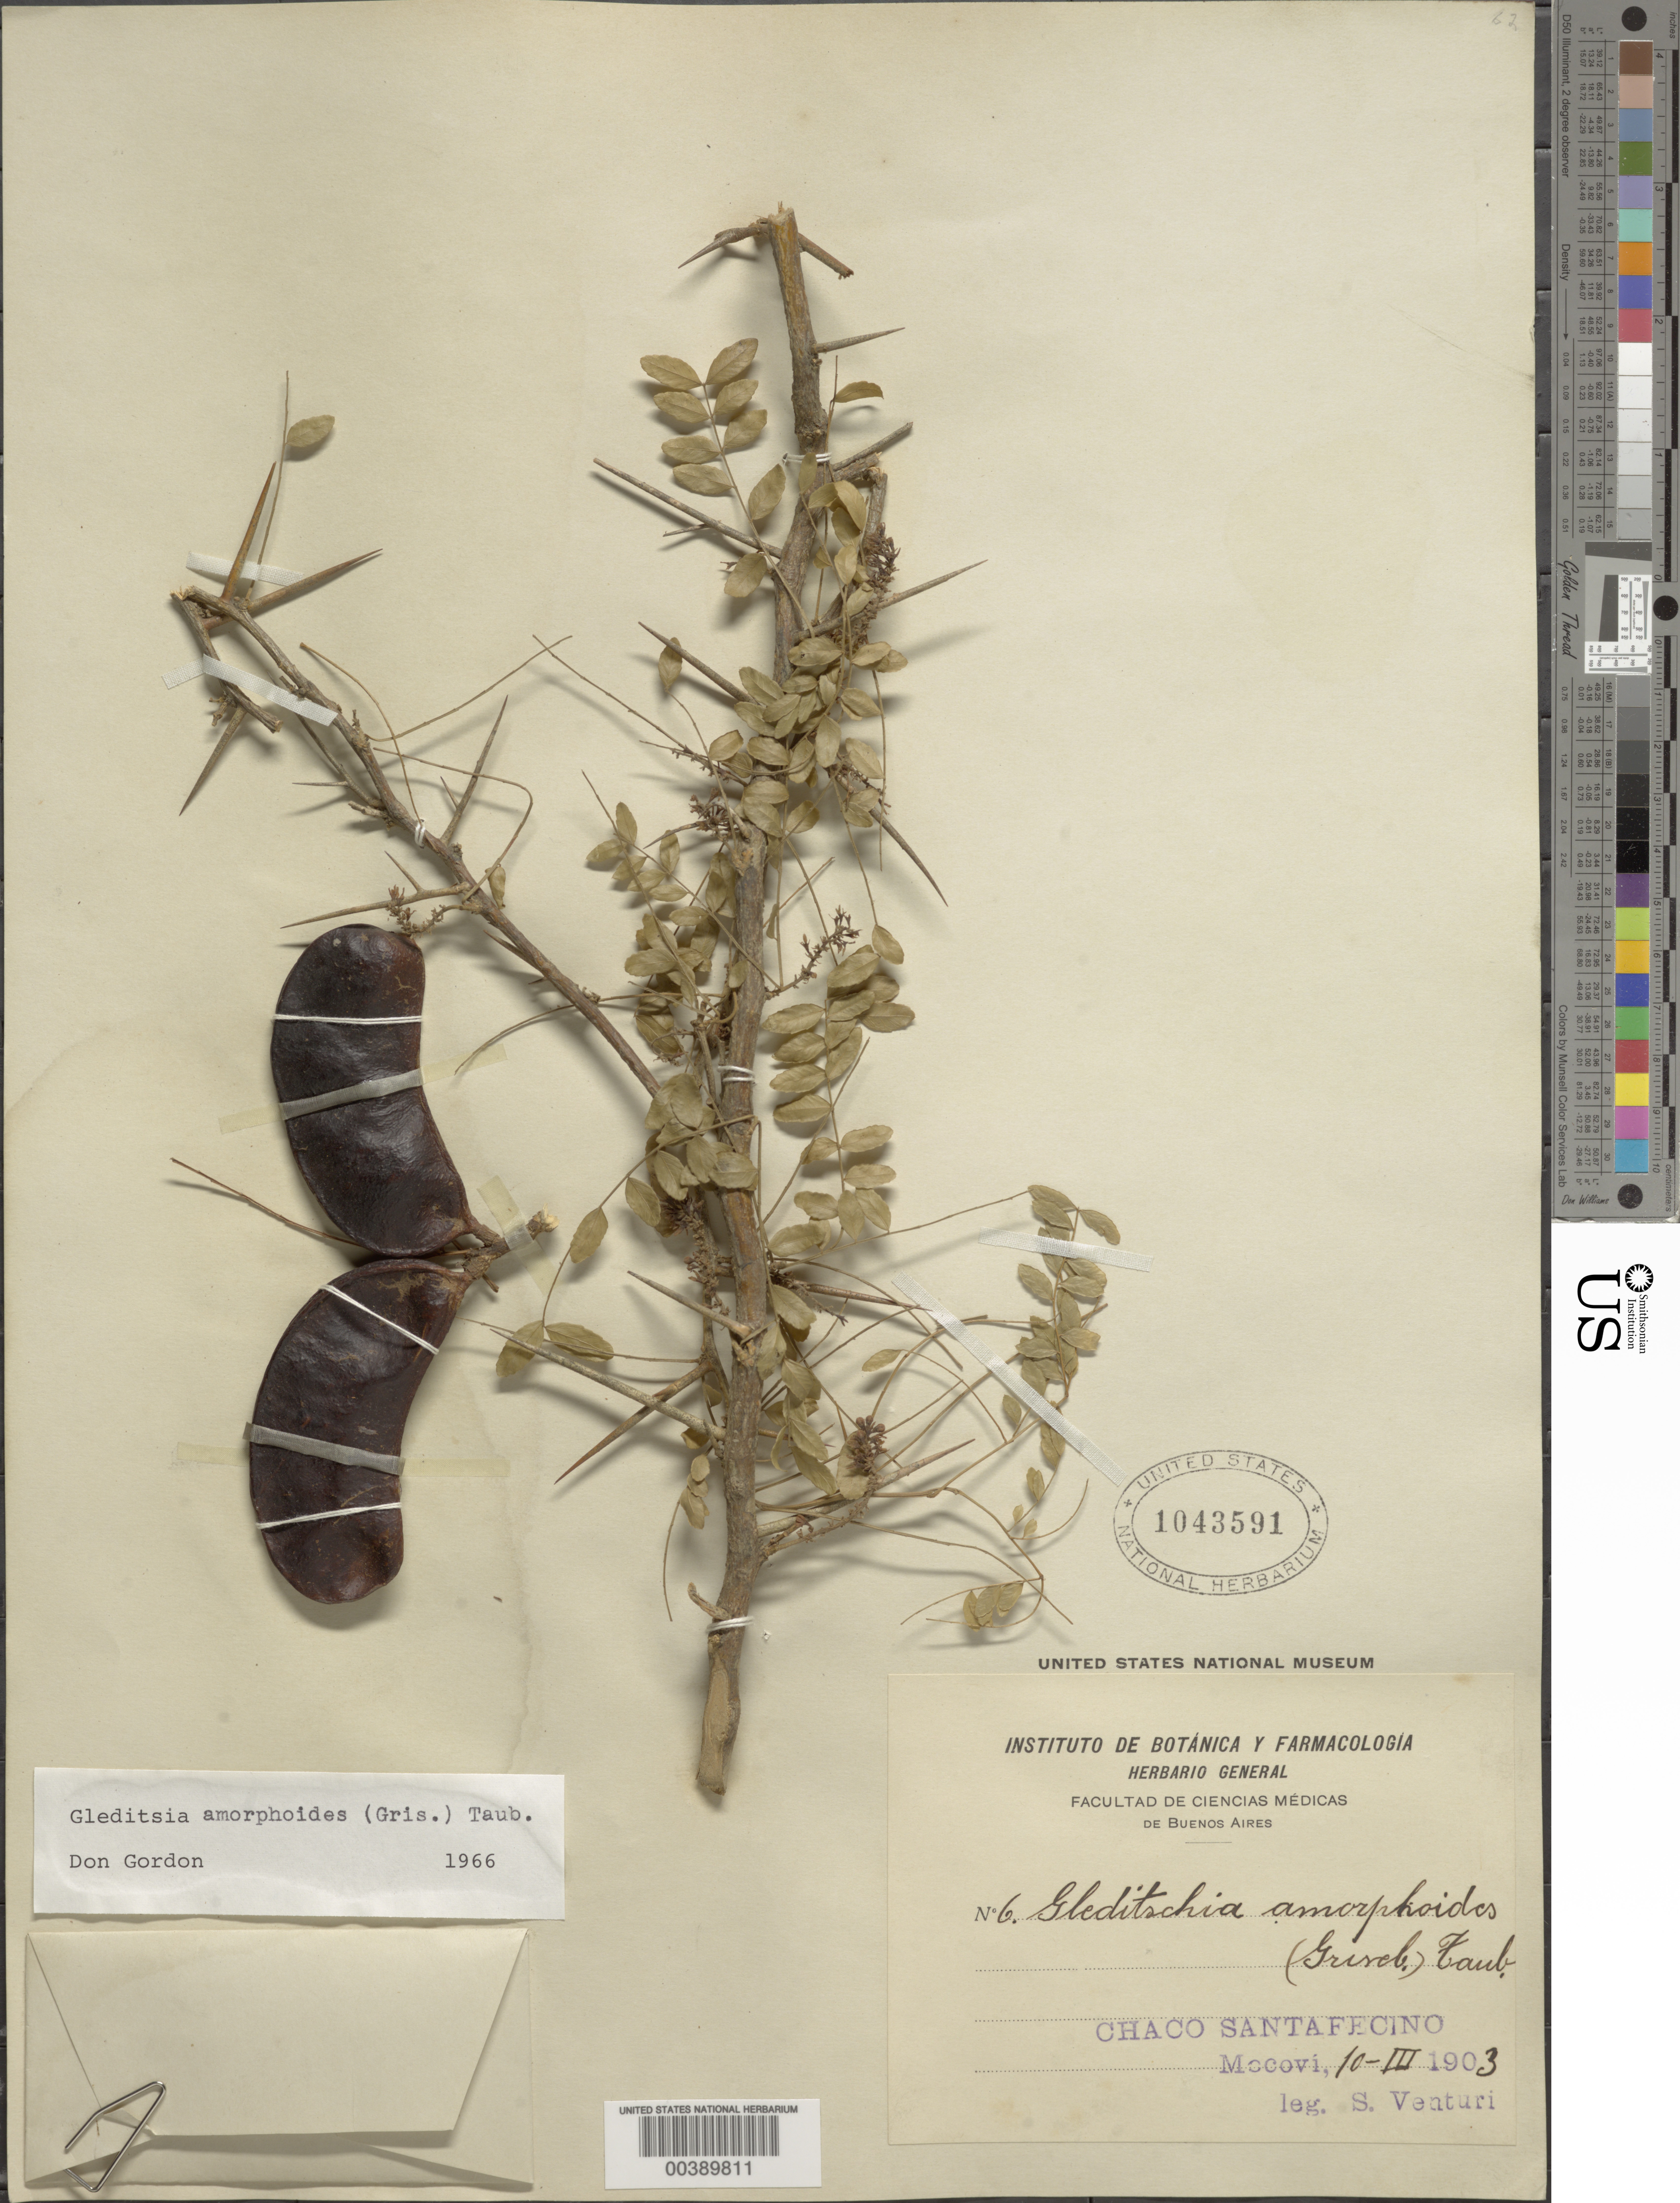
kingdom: Plantae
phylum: Tracheophyta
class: Magnoliopsida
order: Fabales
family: Fabaceae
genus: Gleditsia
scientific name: Gleditsia amorphoides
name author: (Griseb.) Taub.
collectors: S. Venturi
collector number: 6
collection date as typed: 10 Mar 1903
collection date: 1903-03-10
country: Argentina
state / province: Chaco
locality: Santa Fecino, Mocovi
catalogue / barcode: US 1043591